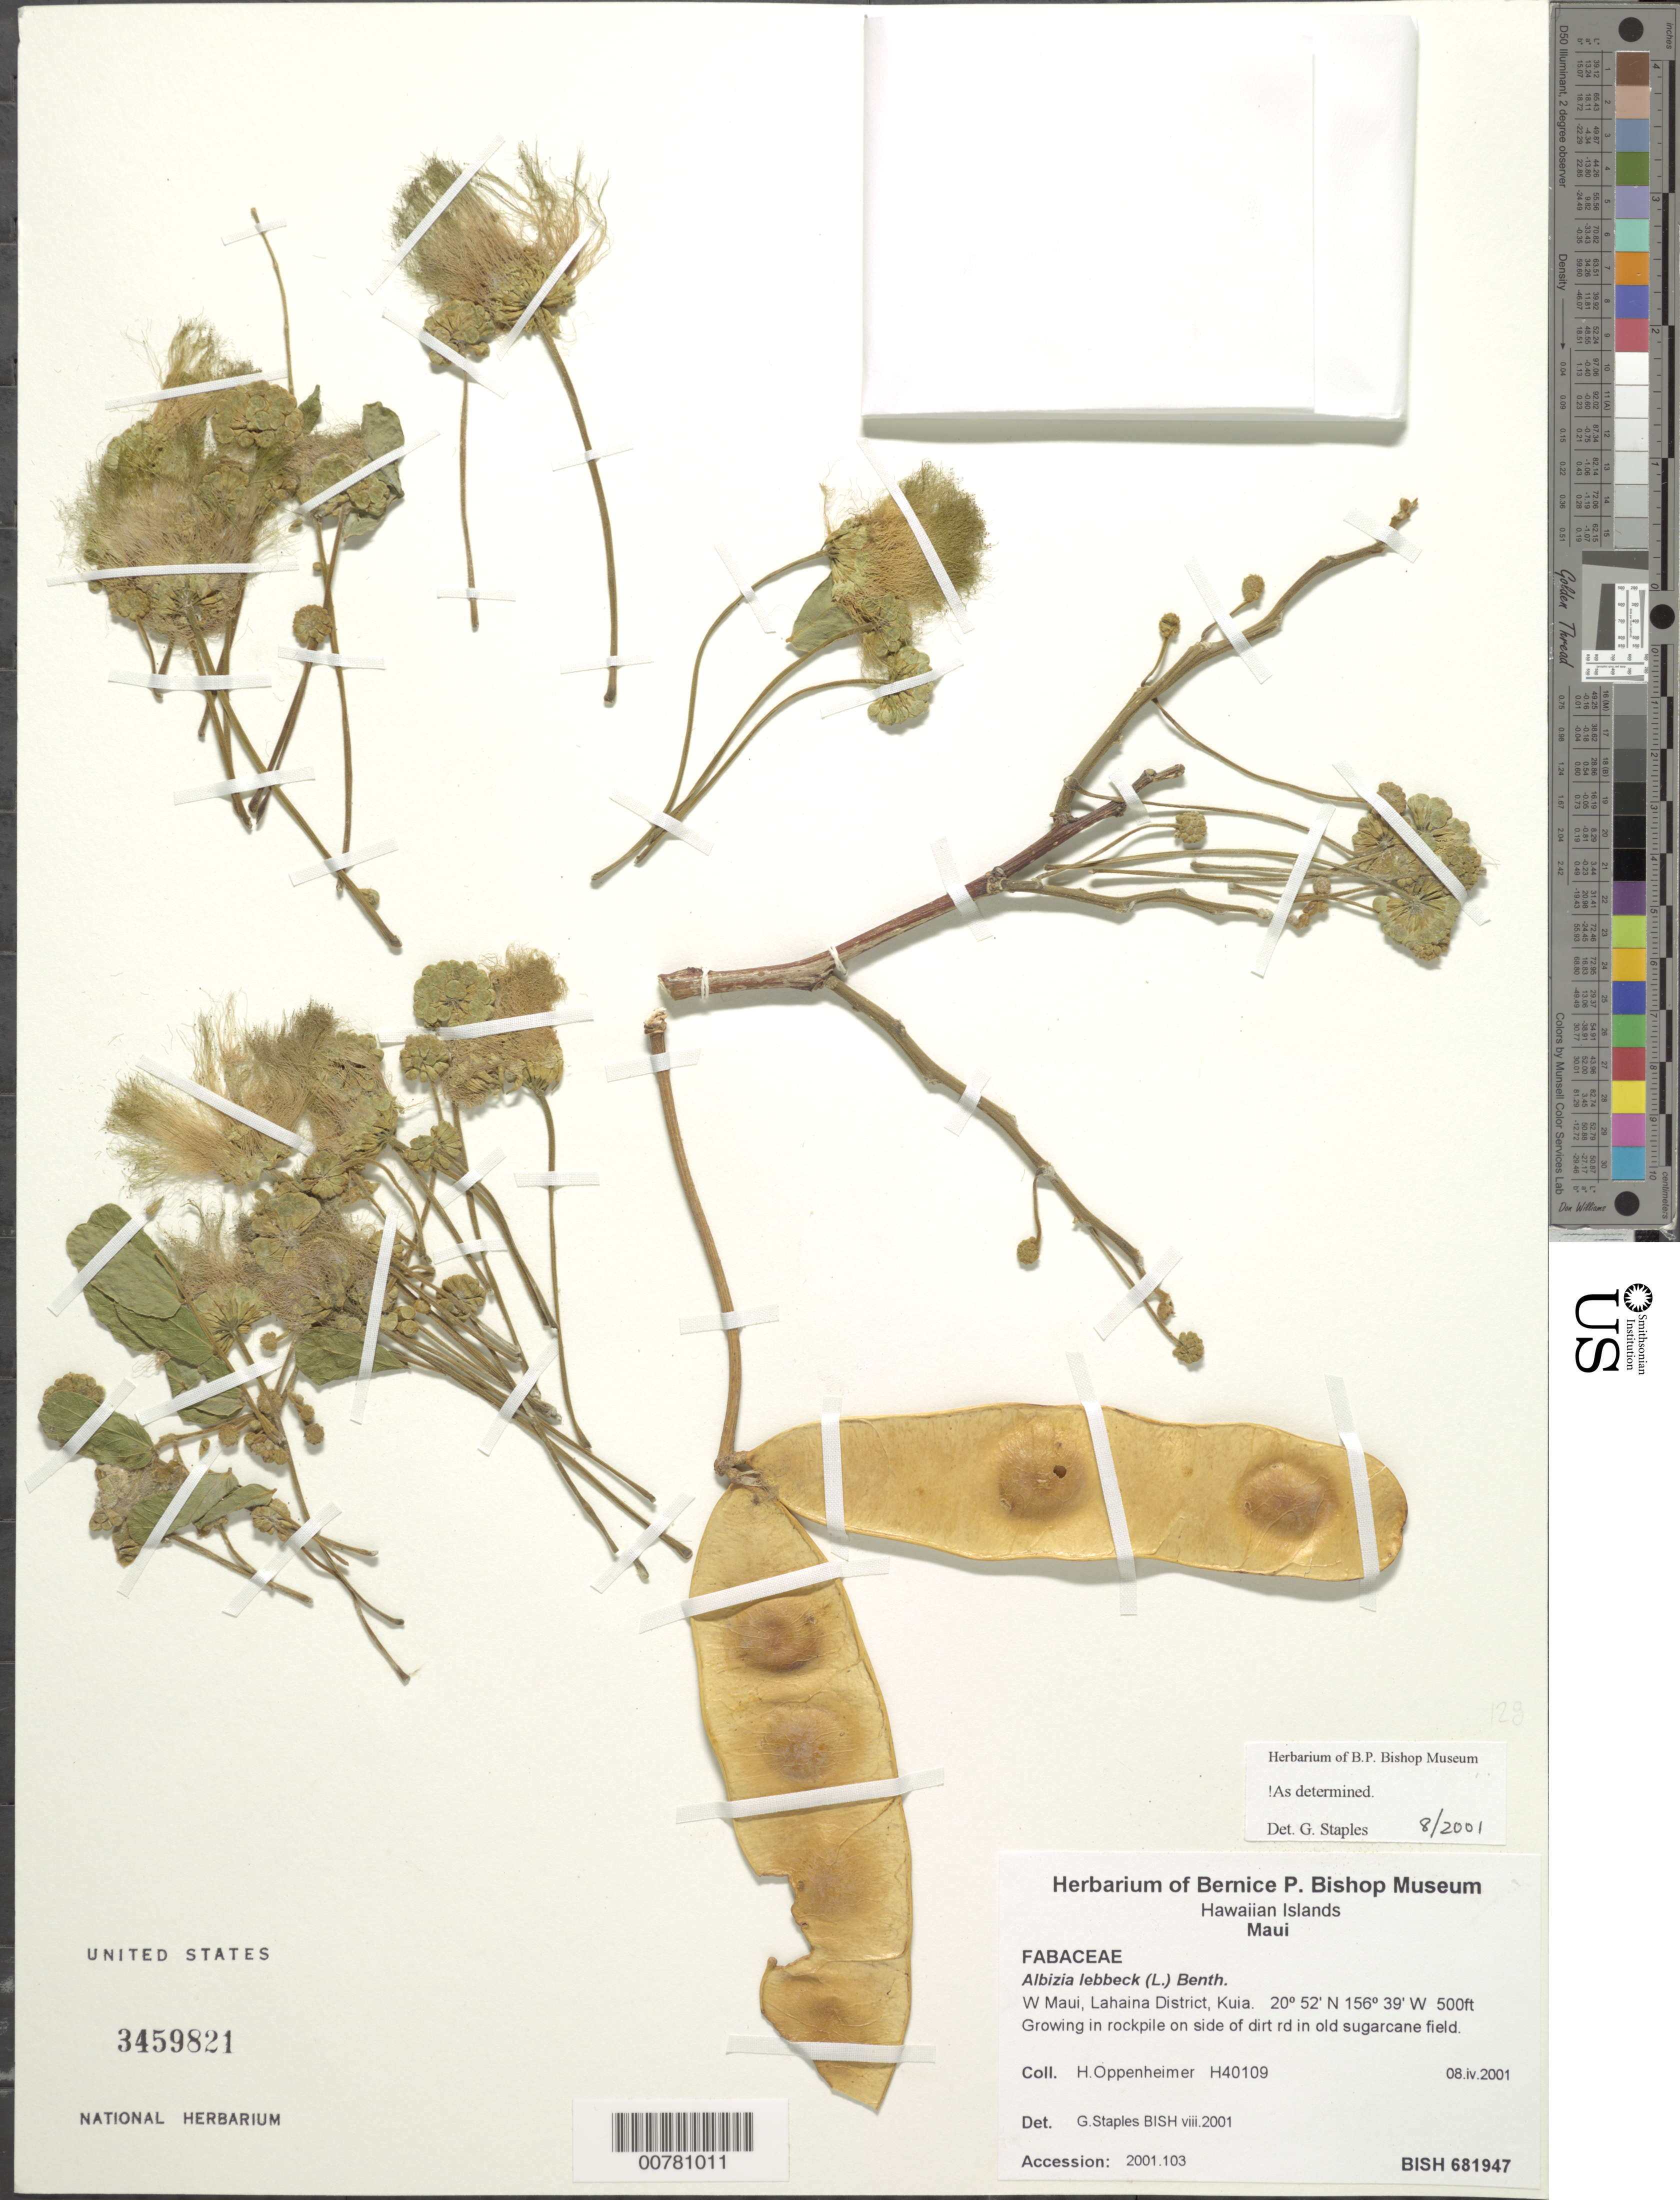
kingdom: Plantae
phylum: Tracheophyta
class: Magnoliopsida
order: Fabales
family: Fabaceae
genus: Albizia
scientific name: Albizia lebbeck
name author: (L.) Benth.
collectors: H. Oppenheimer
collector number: H40109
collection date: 2001-04-08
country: United States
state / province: Hawaii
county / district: Maui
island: Maui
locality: W Maui, Lahaina District, Kuia, in rockpile on side of dirt rd in old sugarcane field.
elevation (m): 152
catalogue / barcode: US 3459821